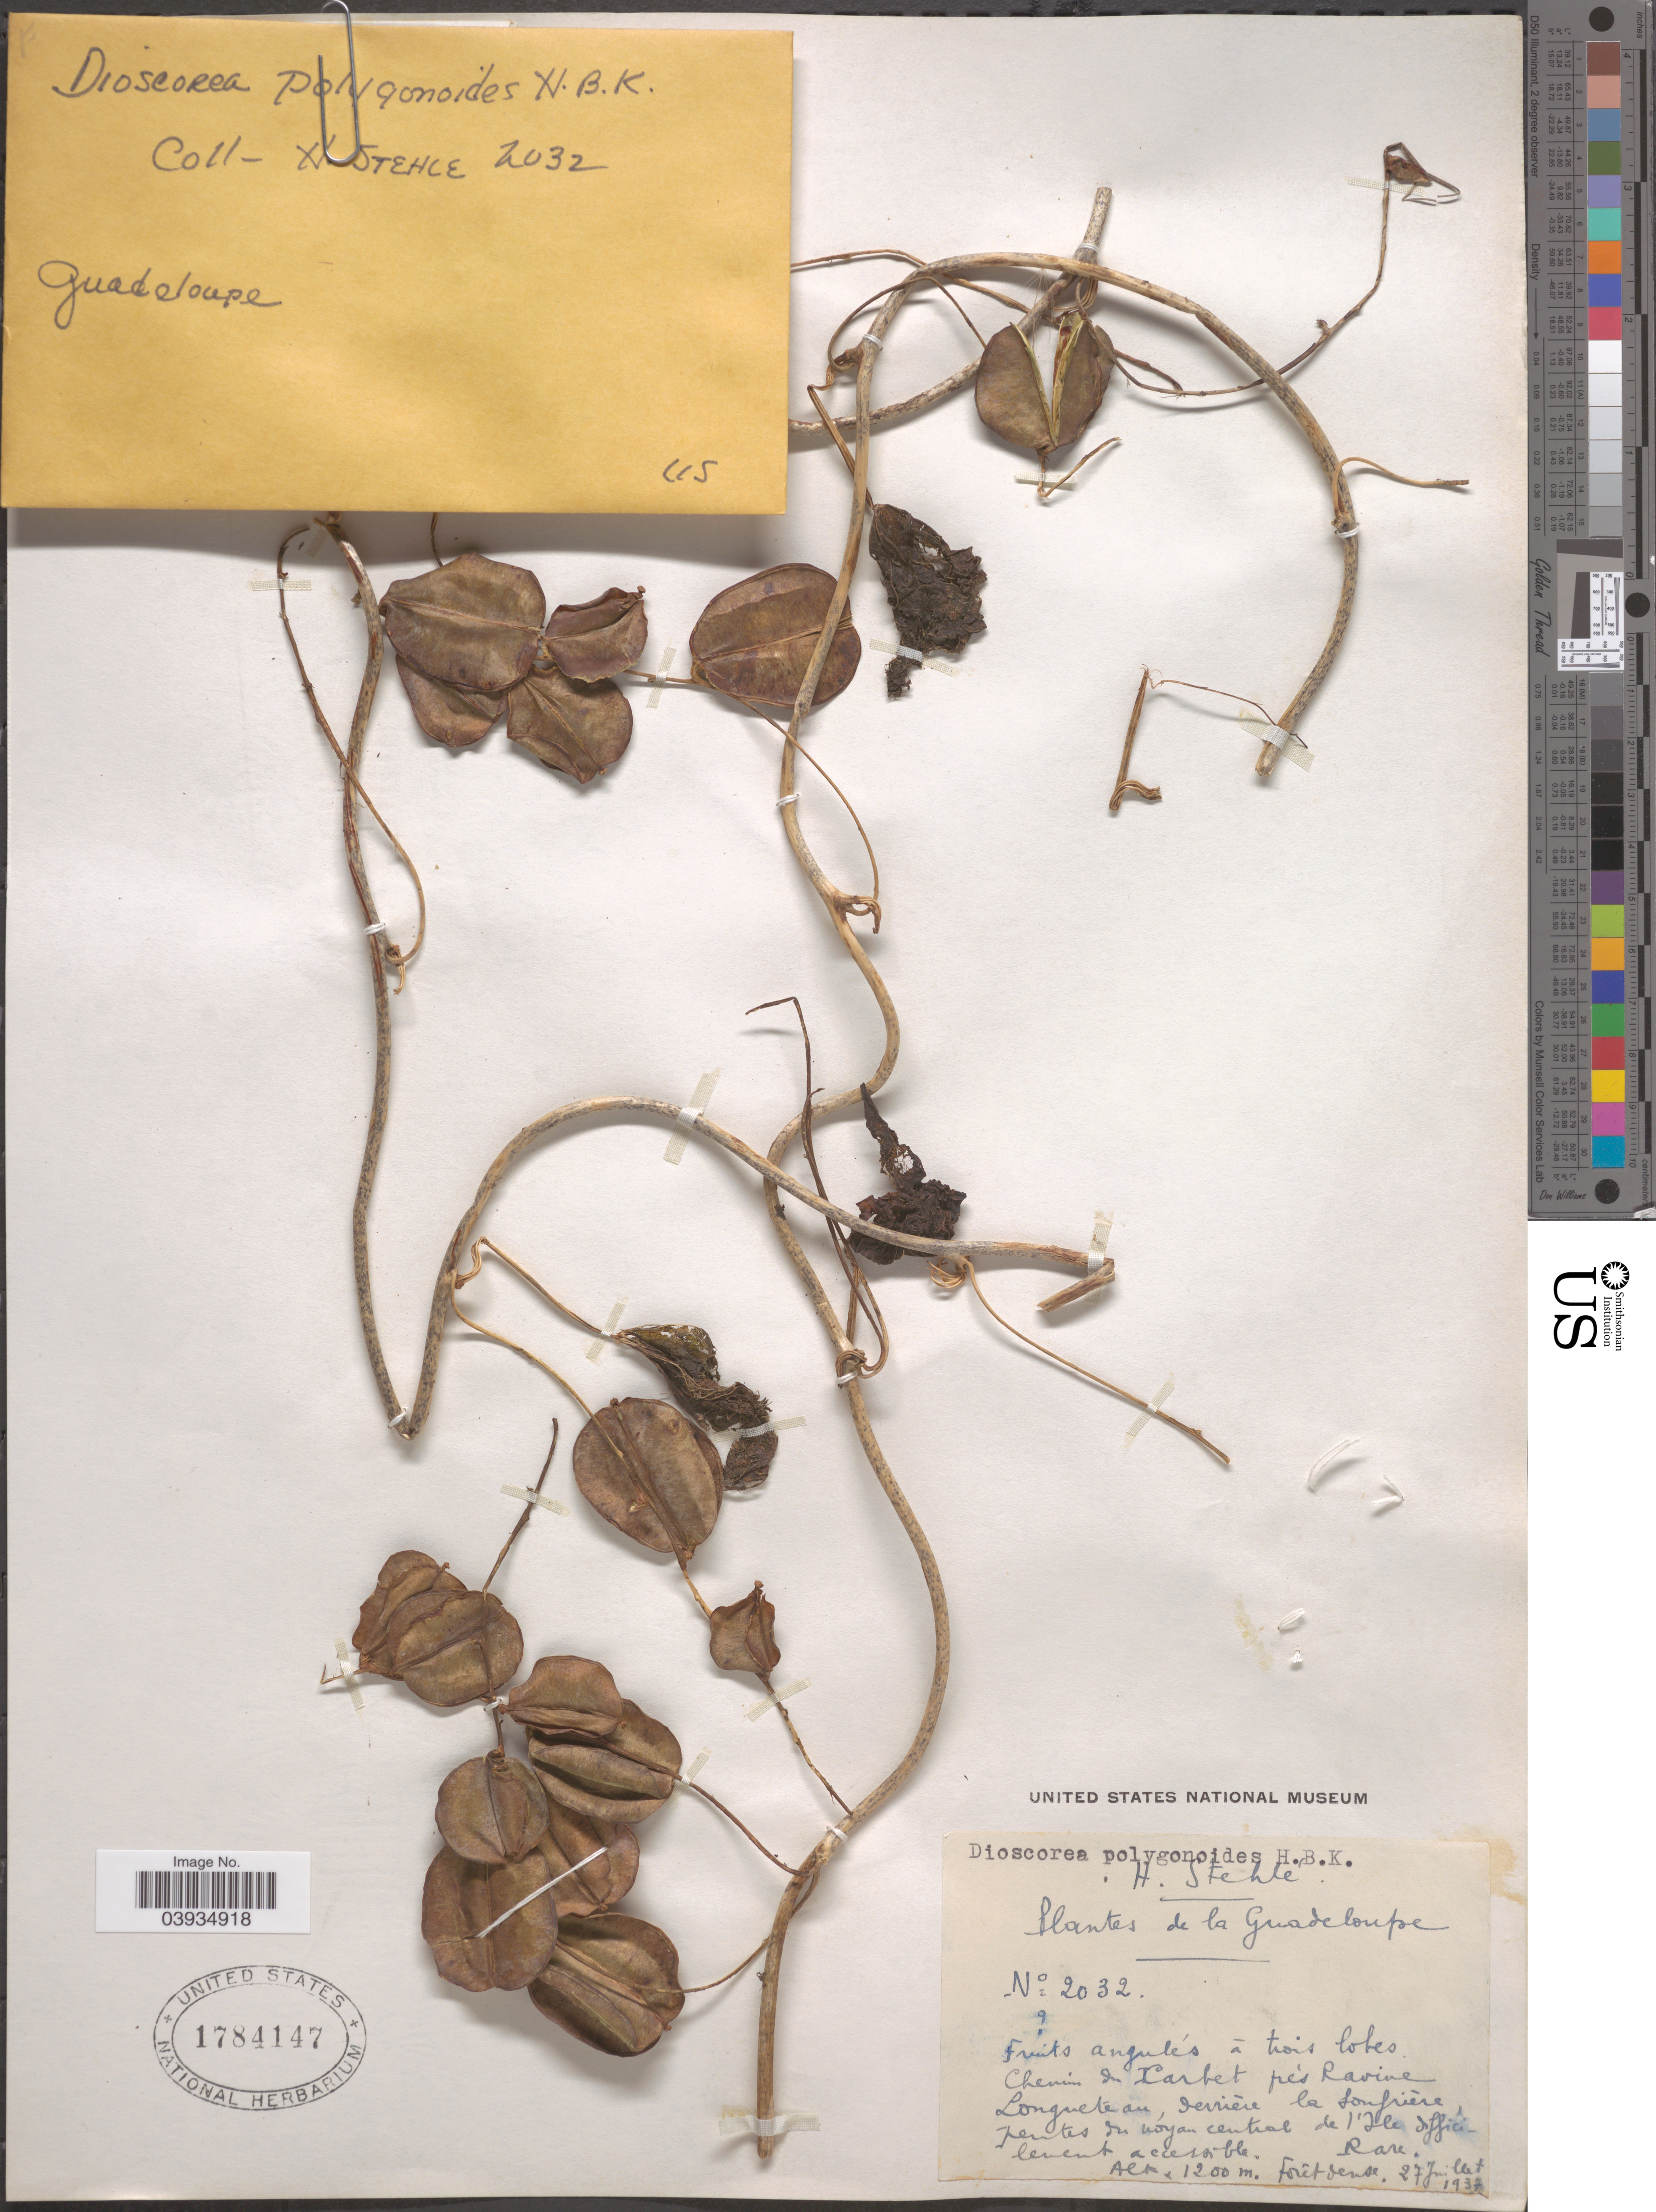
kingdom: Plantae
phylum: Tracheophyta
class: Liliopsida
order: Dioscoreales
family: Dioscoreaceae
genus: Dioscorea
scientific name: Dioscorea polygonoides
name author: Humb. & Bonpl. ex Willd.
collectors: H. Stehlé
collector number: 2032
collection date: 1937-07-27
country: Guadeloupe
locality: Chemins du Carbet prés Ravine Longuete au, derriere la Sonfriere.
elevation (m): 1200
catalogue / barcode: US 1784147